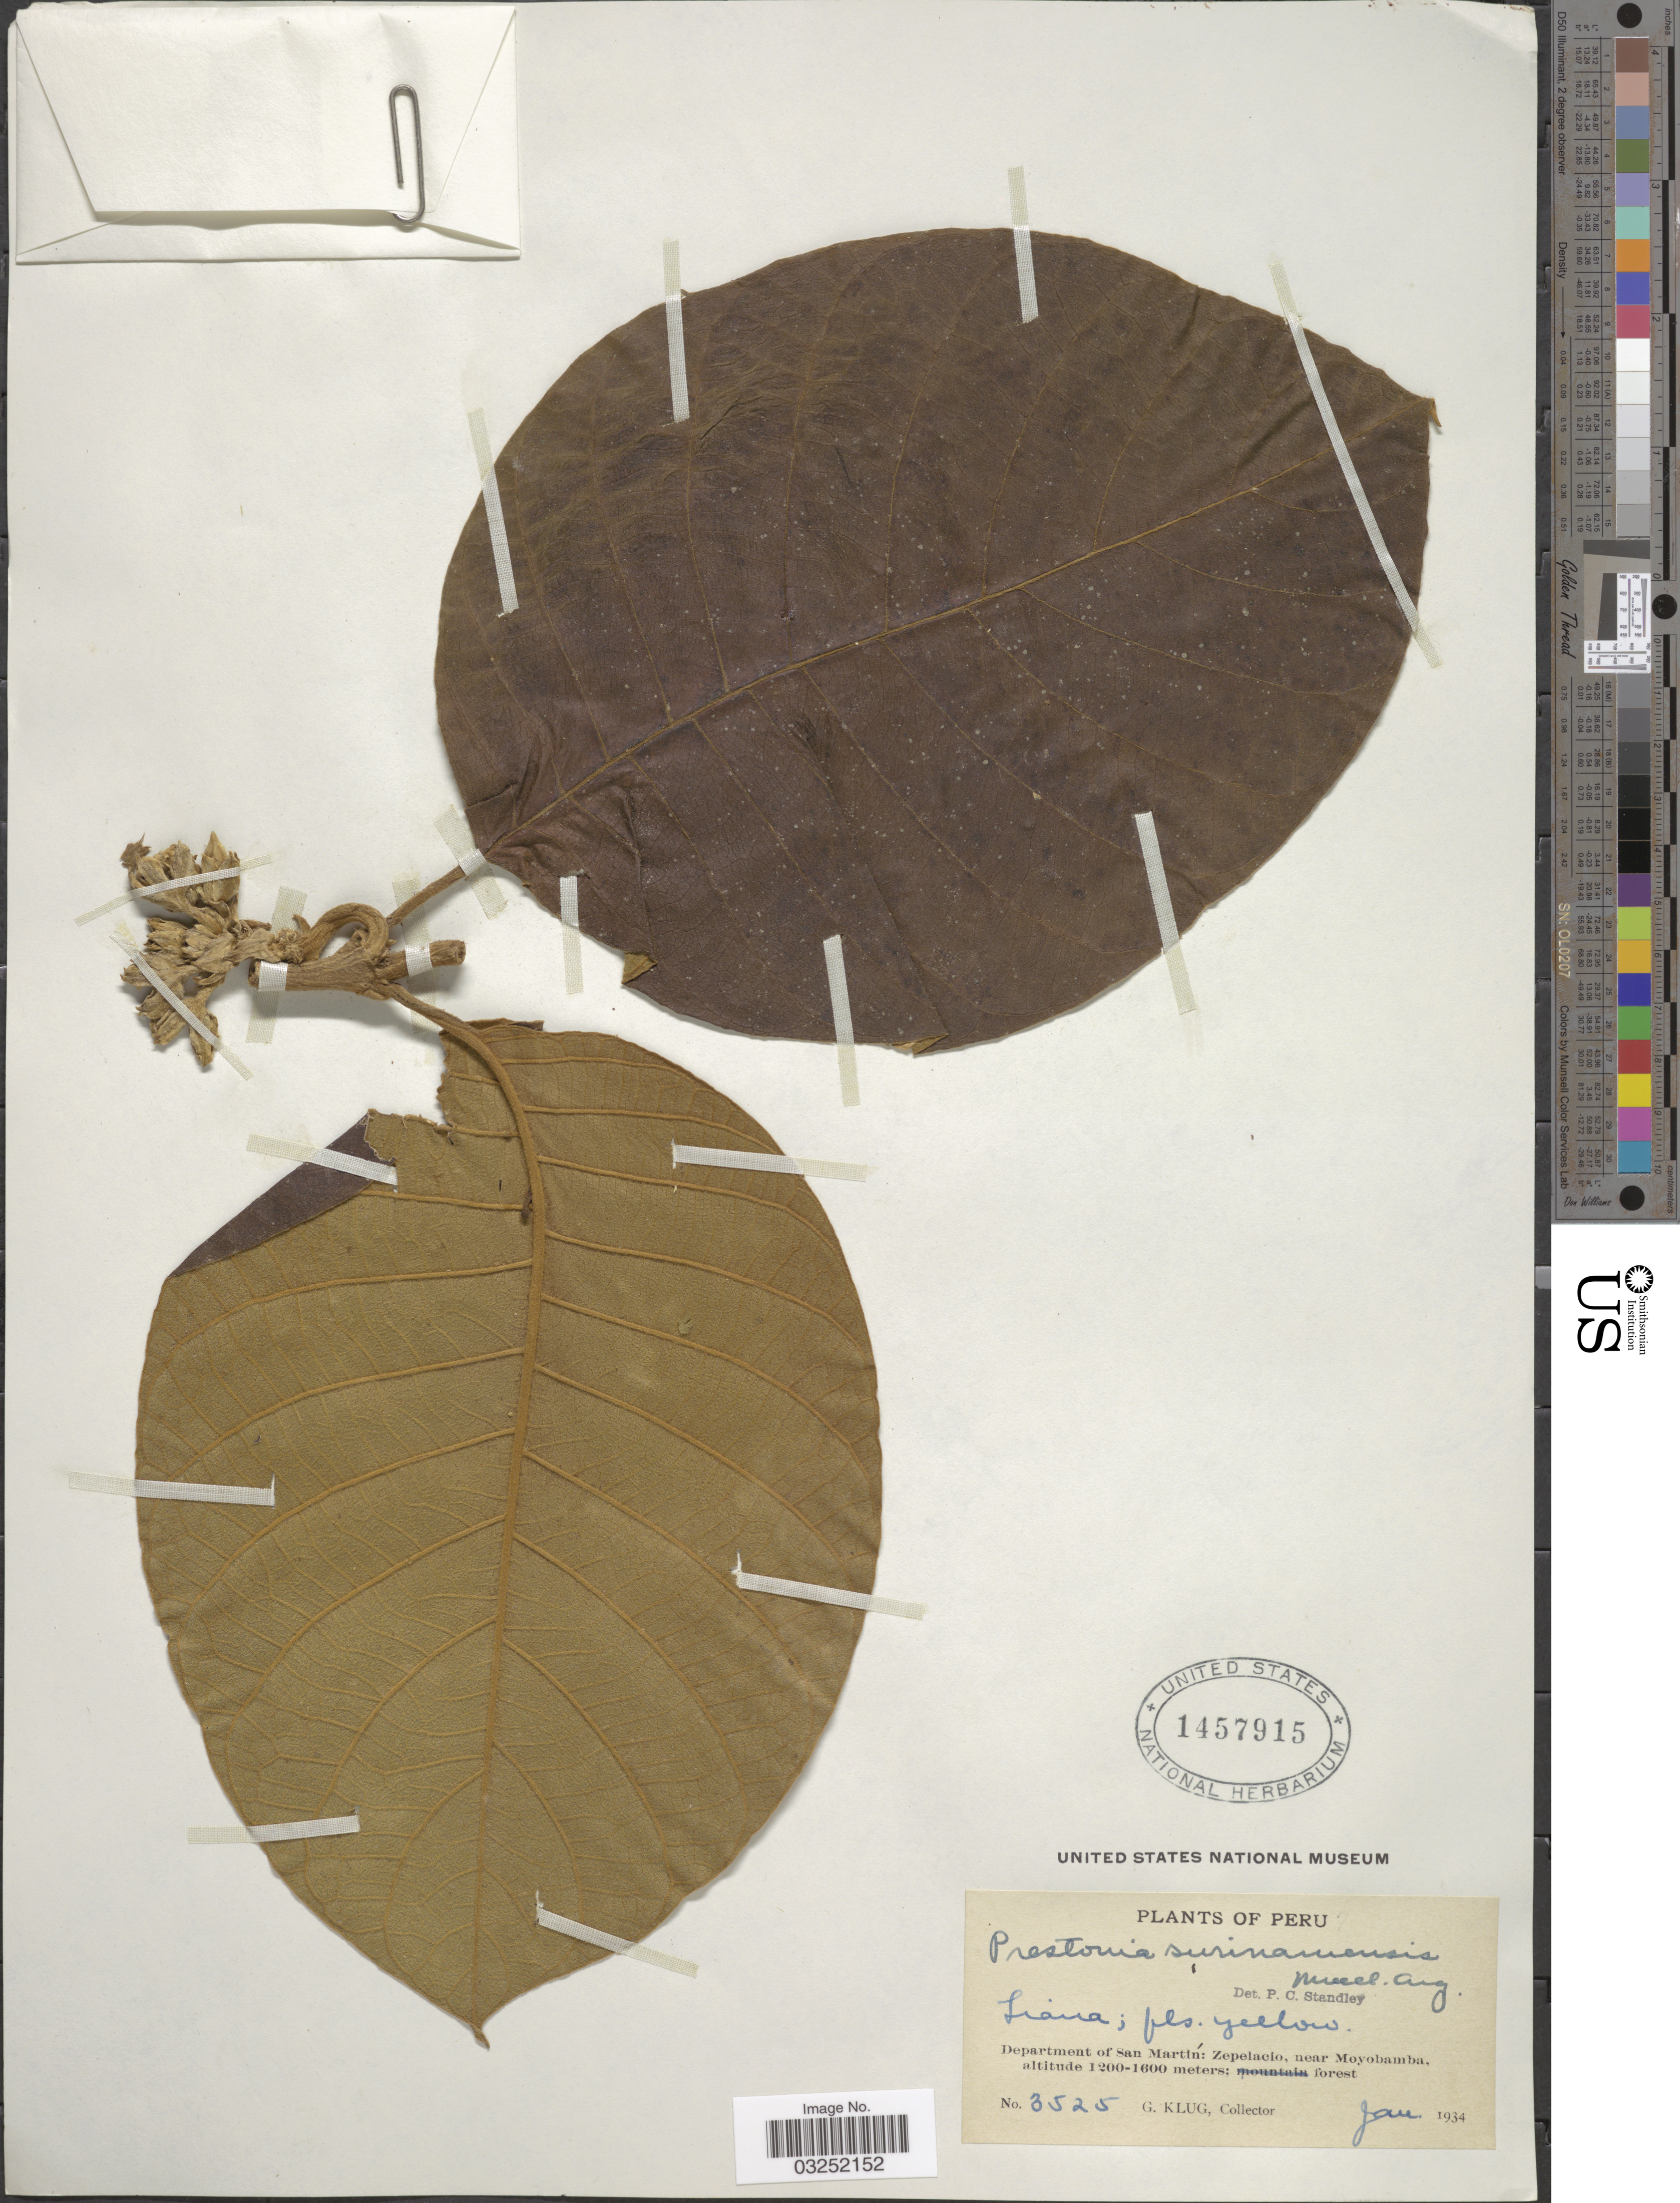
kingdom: Plantae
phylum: Tracheophyta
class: Magnoliopsida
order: Gentianales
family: Apocynaceae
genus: Prestonia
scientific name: Prestonia surinamensis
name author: Müll. Arg.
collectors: G. Klug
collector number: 3525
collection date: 1934-01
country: Peru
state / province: San Martín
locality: Department of San Martín: Zepelacio, near Moyobamba.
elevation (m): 1200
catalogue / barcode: US 1457915